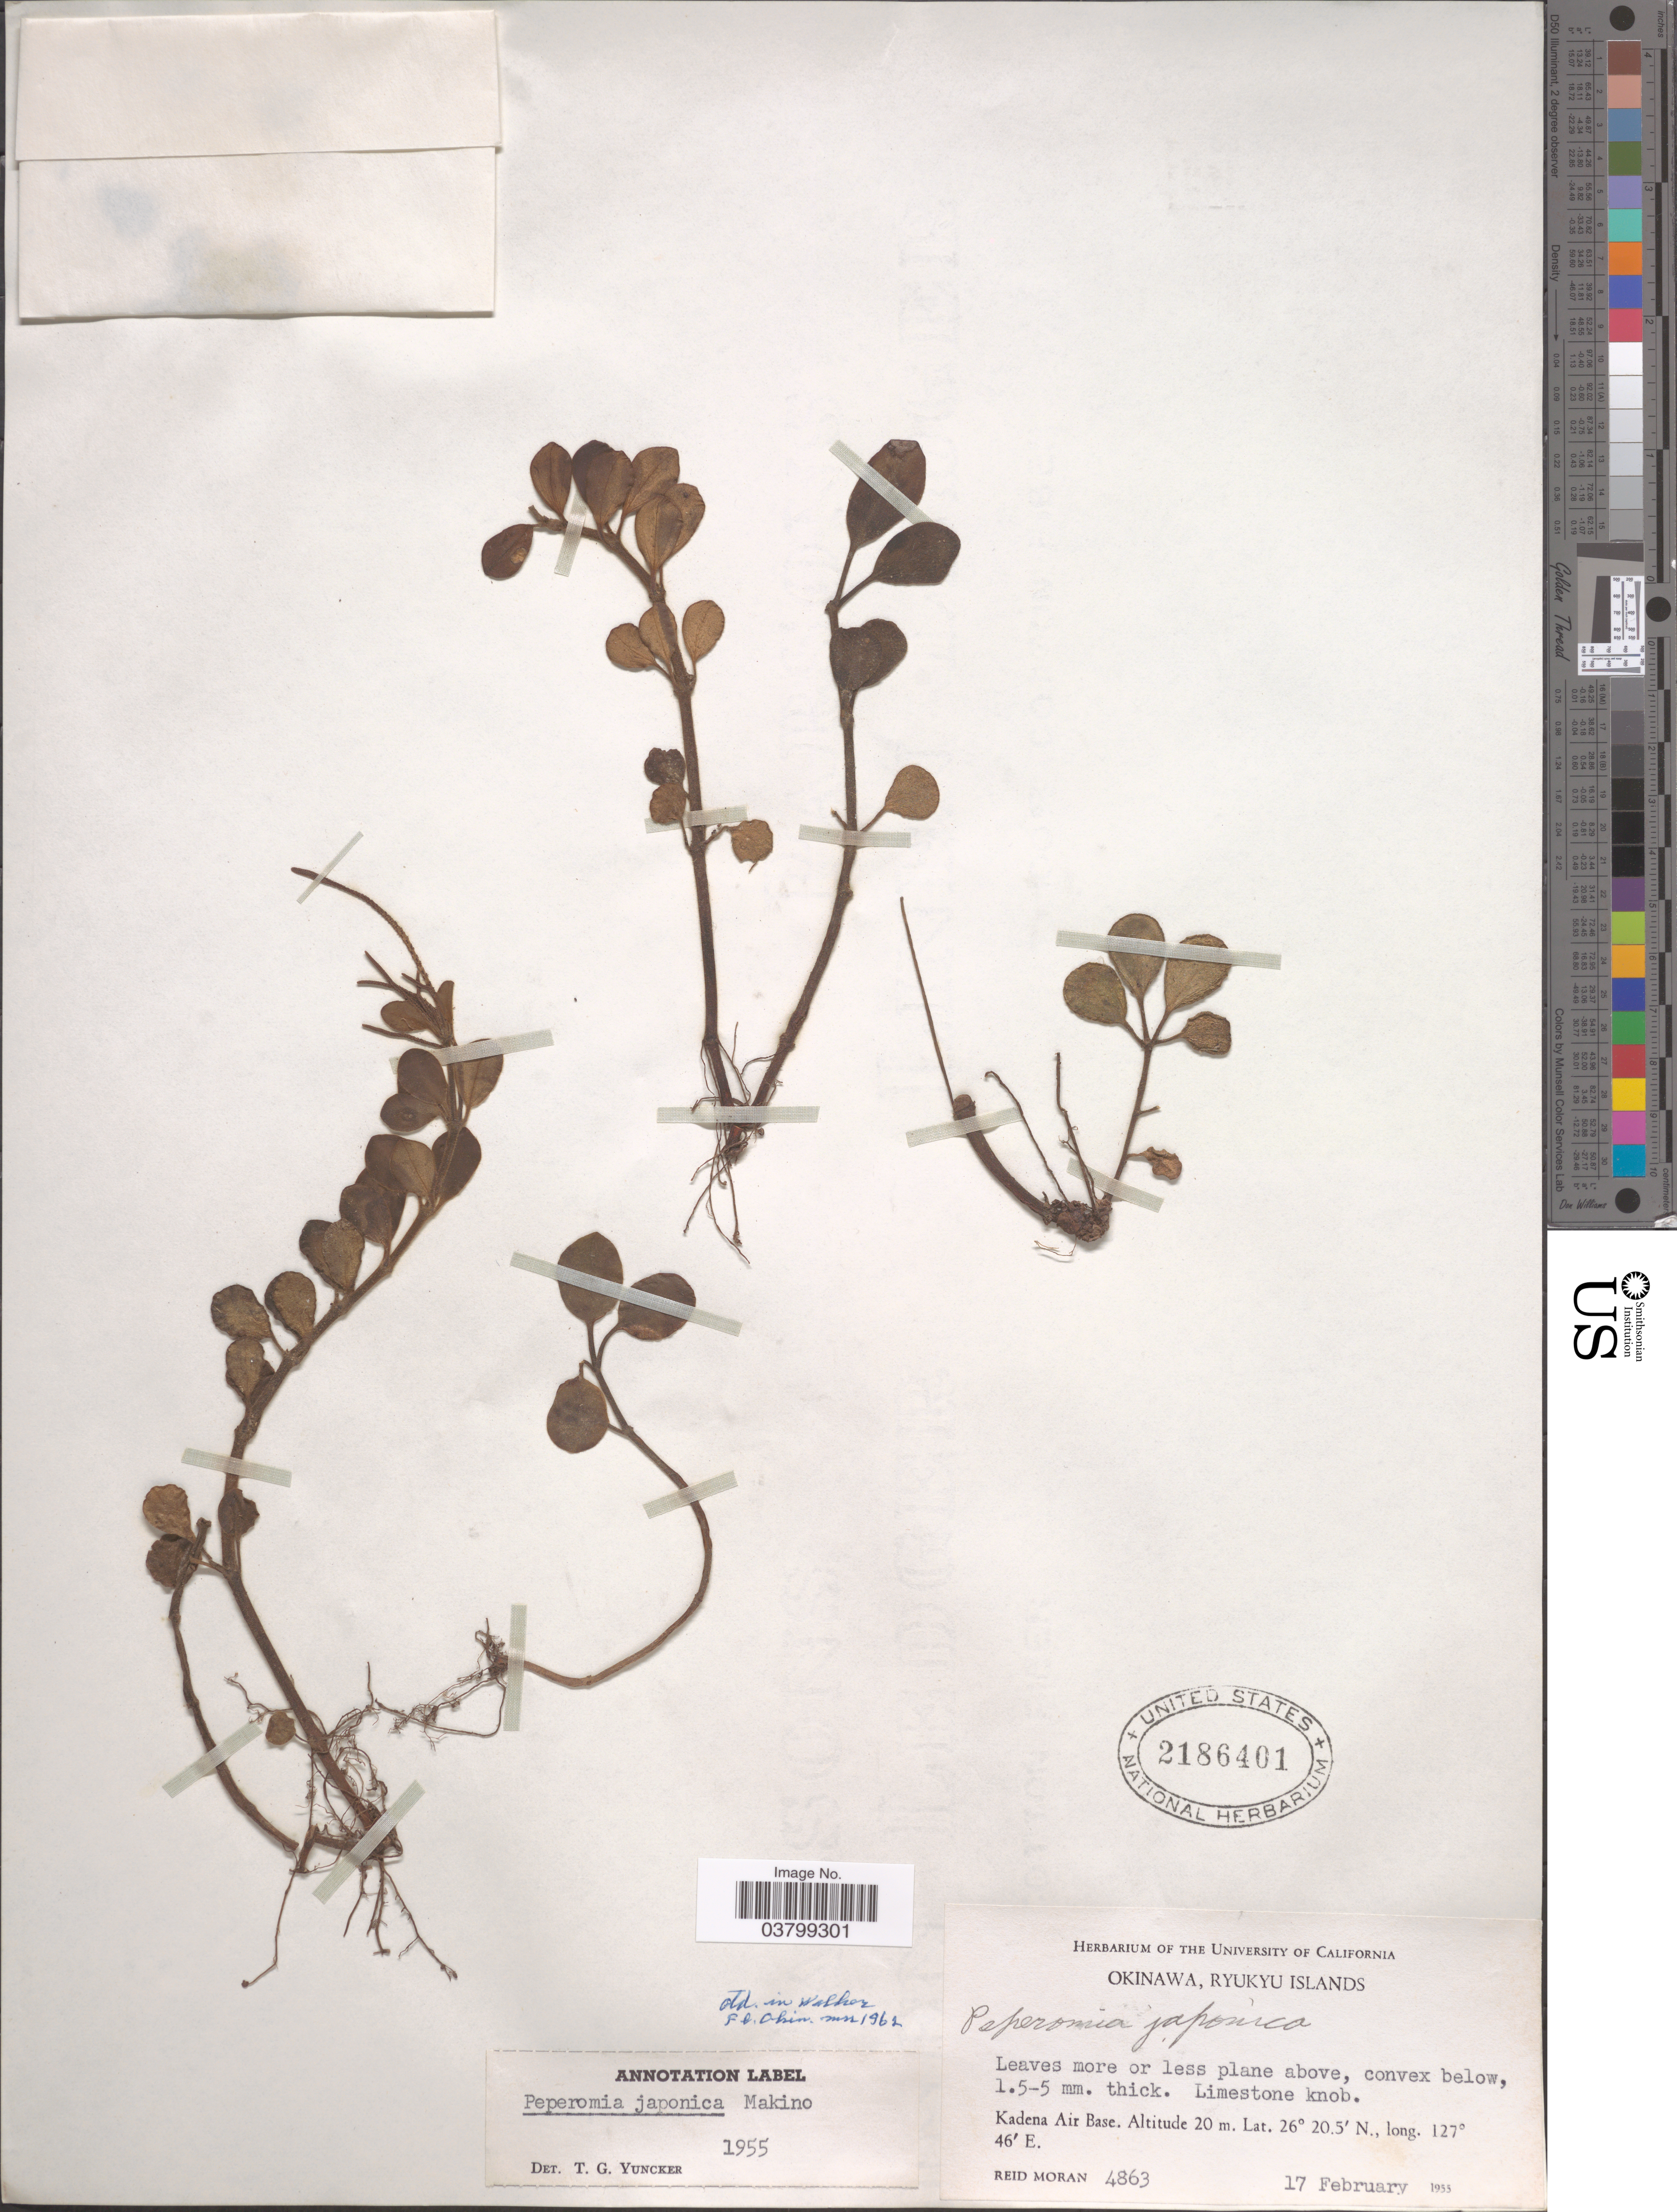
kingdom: Plantae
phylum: Tracheophyta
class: Magnoliopsida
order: Piperales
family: Piperaceae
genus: Peperomia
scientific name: Peperomia japonica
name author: Makino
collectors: R. Moran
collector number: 4863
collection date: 1955-02-17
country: Japan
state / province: Okinawa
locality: Okinawa, Ryukyu Islands. Kadena Air Base.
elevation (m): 20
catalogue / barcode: US 2186401